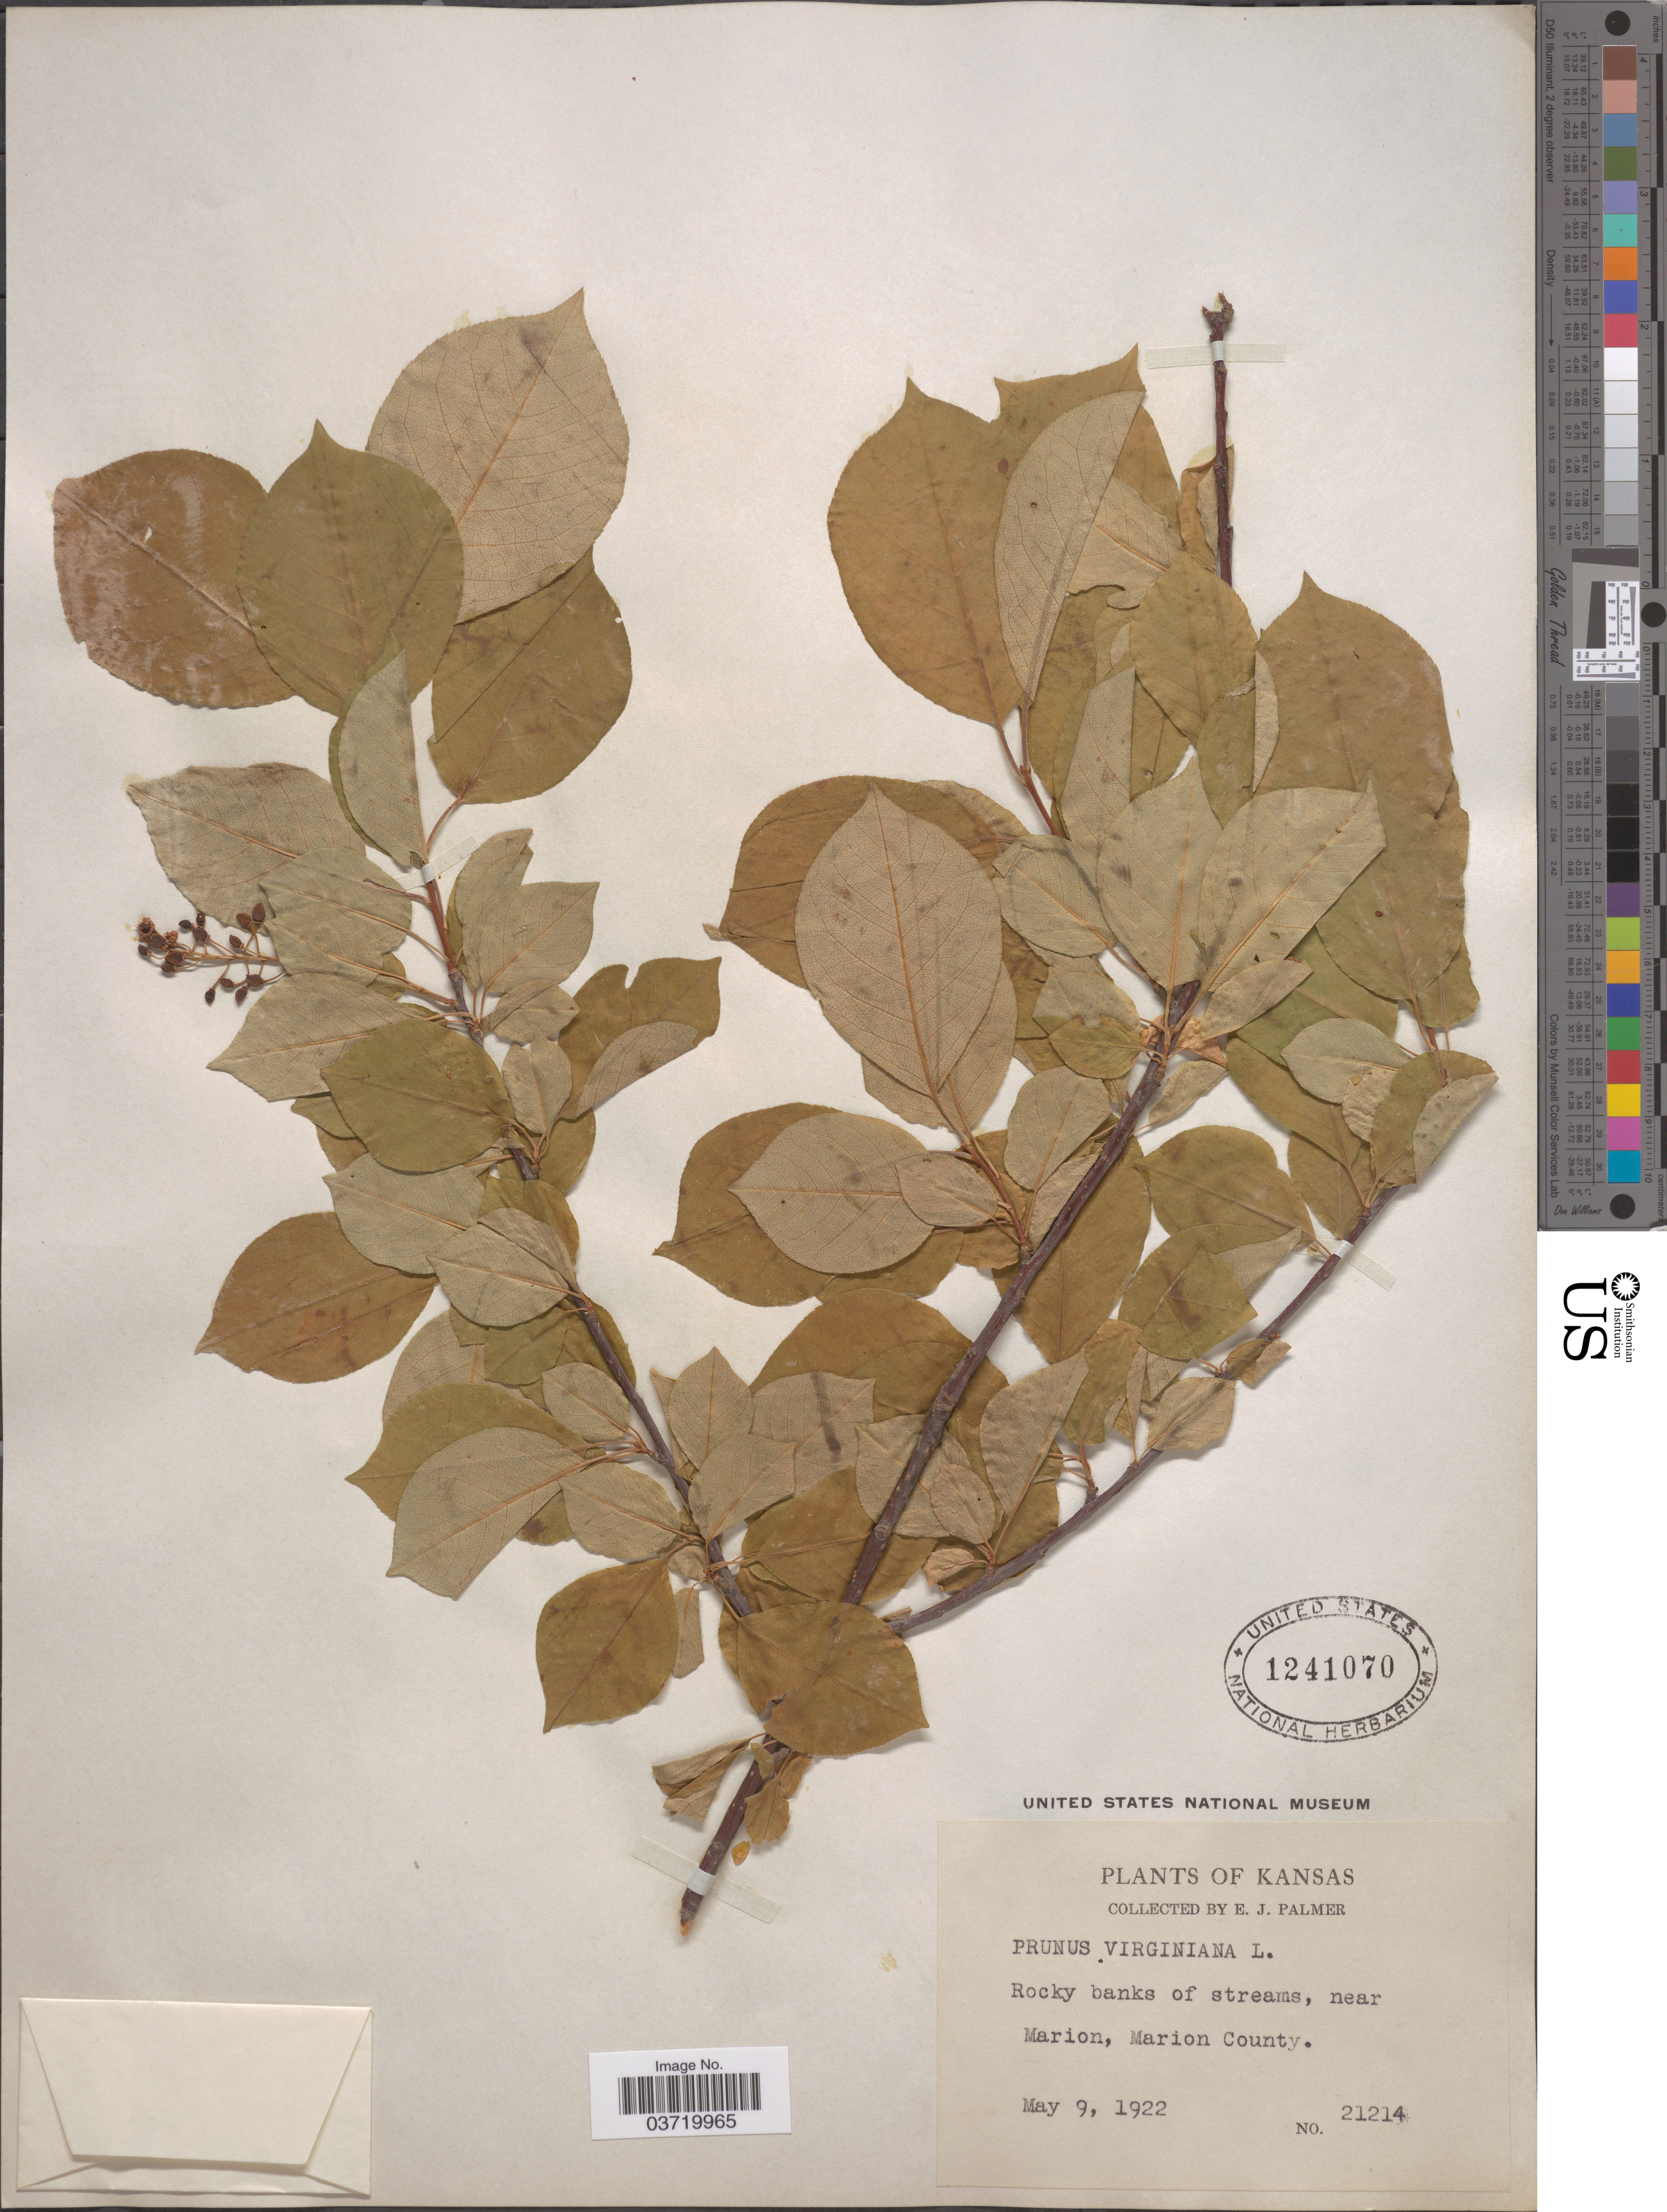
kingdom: Plantae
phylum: Tracheophyta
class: Magnoliopsida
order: Rosales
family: Rosaceae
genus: Prunus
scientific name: Prunus virginiana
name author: L.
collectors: E. J. Palmer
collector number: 21214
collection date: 1922-05-09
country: United States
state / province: Kansas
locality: Rocky banks of streams, near Marion, Marion County.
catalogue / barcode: US 1241070